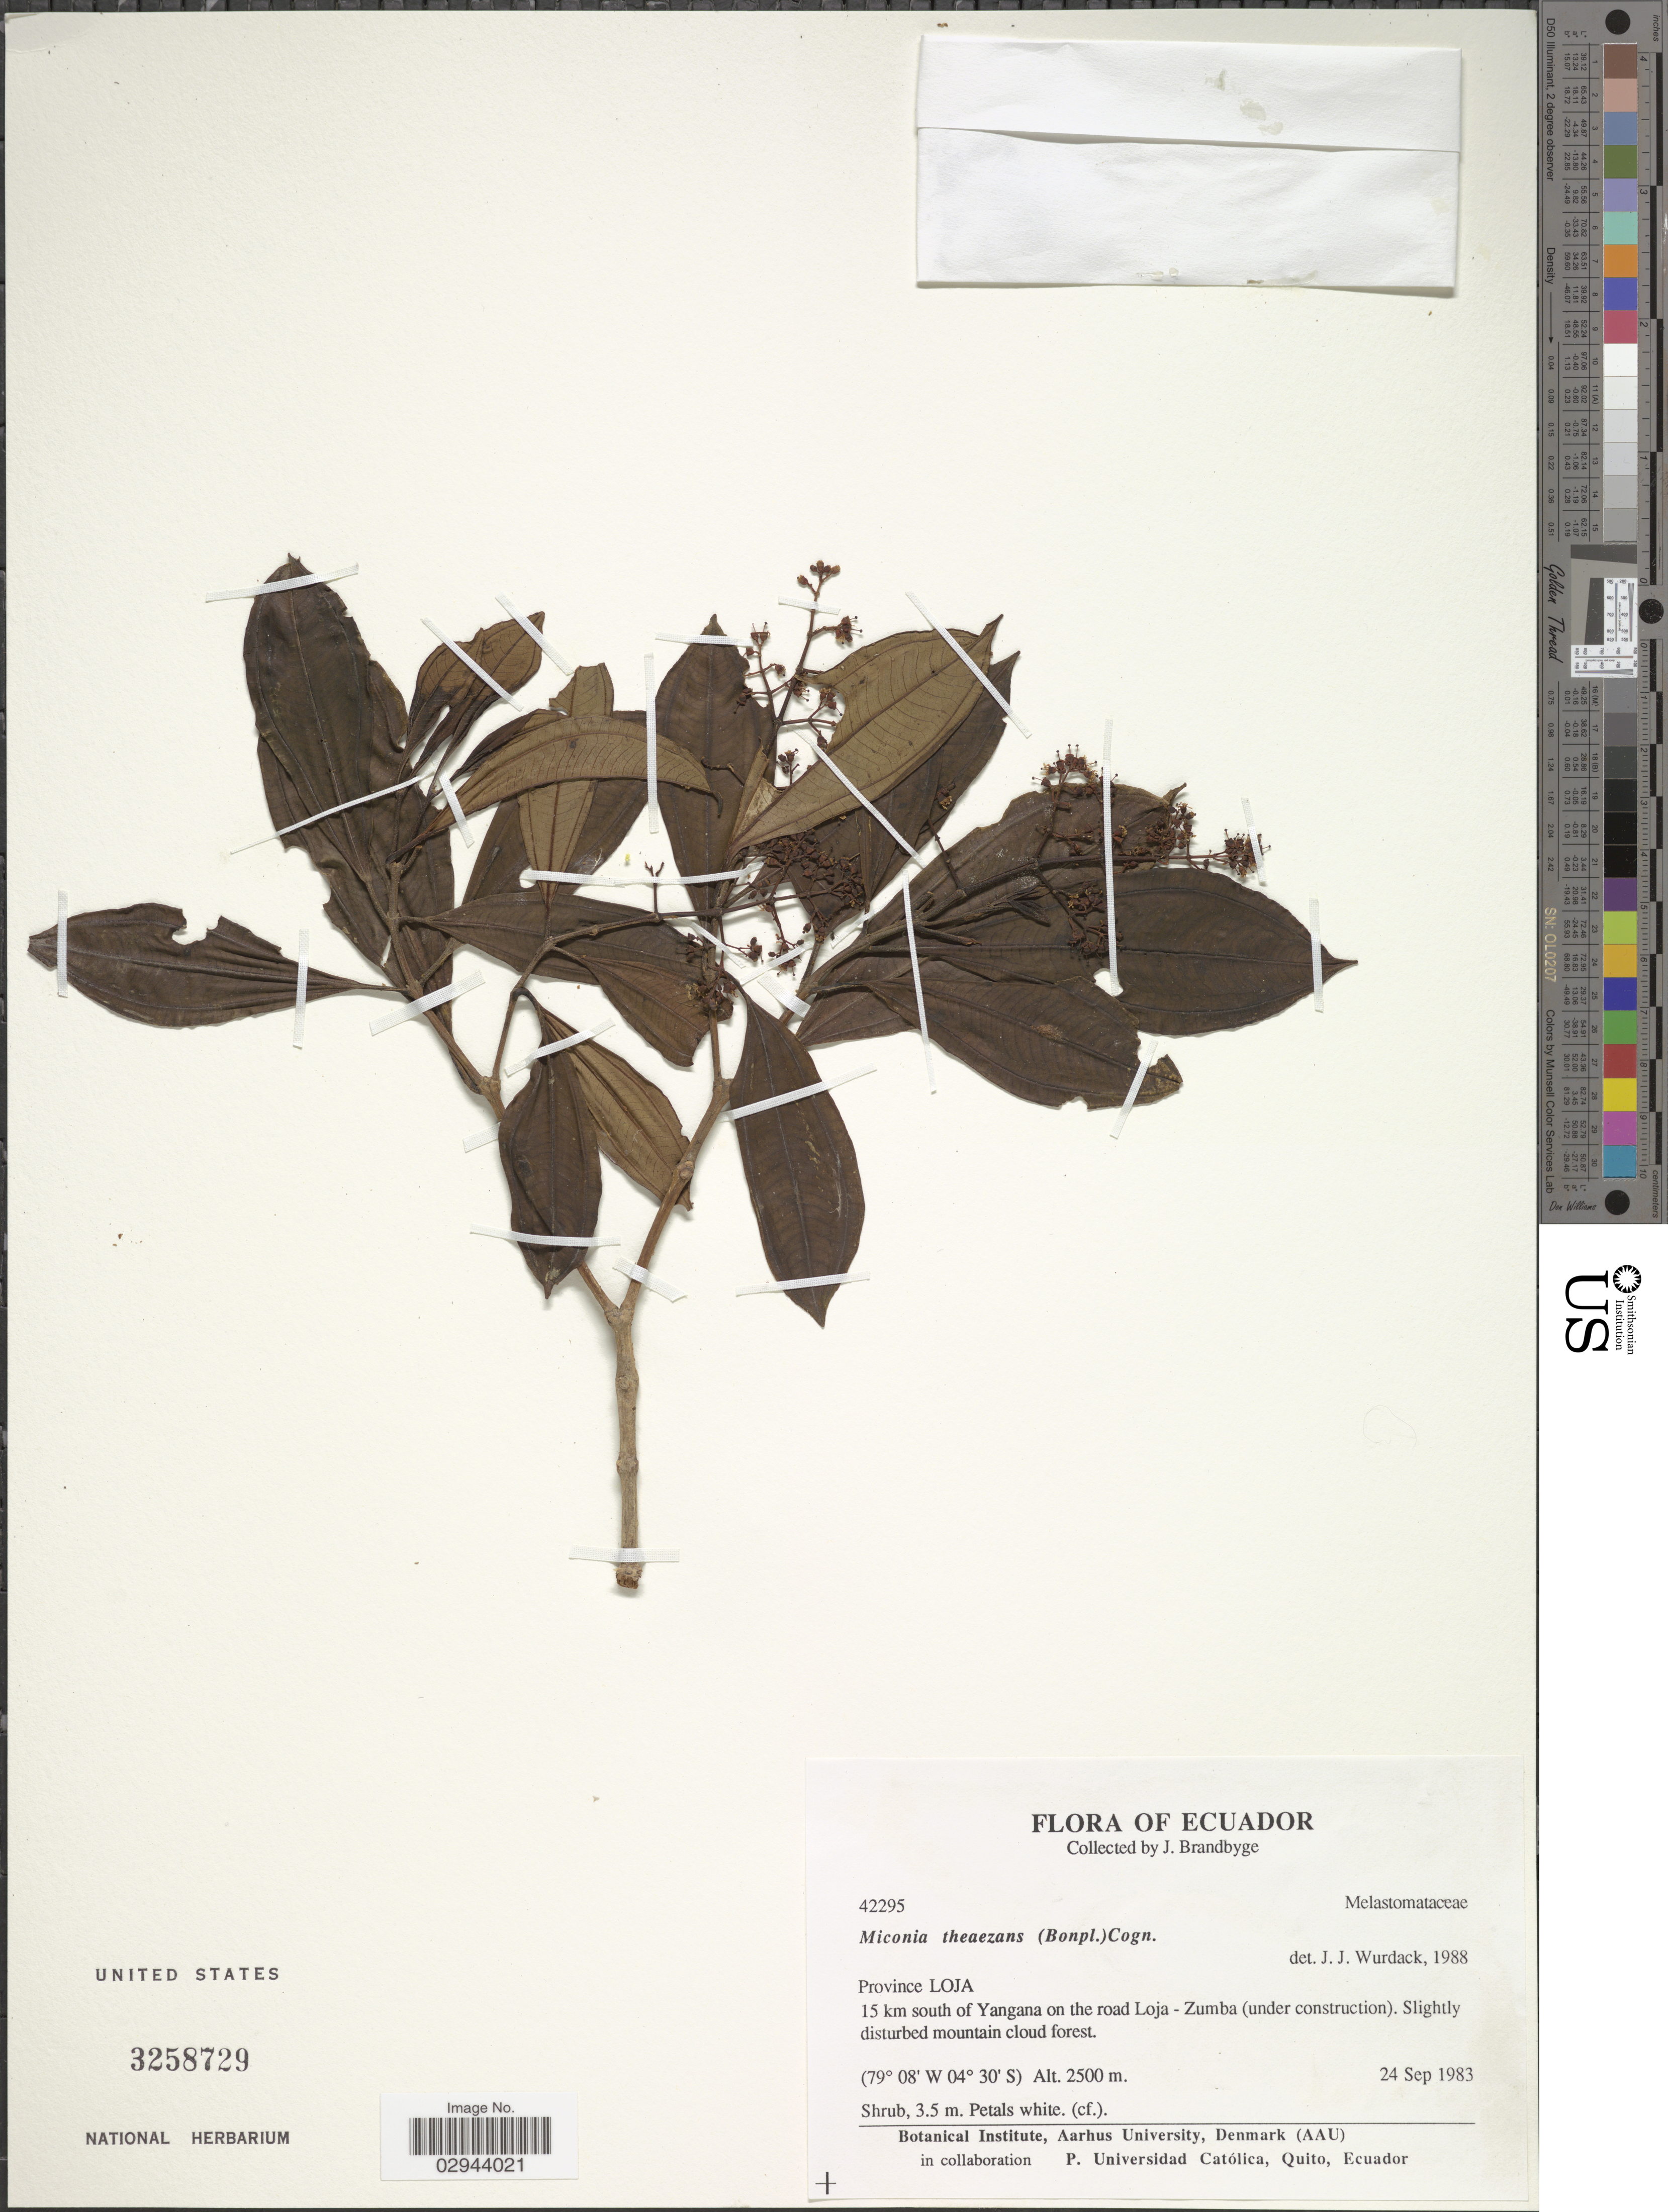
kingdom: Plantae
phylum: Tracheophyta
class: Magnoliopsida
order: Myrtales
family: Melastomataceae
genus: Miconia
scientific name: Miconia theizans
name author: (Bonpl.) Cogn.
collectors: J. Brandbyge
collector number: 42295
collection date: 1983-09-24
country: Ecuador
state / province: Loja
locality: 15 km south of Yangana on the road Loja-Zumba (under construction).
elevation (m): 2500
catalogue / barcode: US 3258729